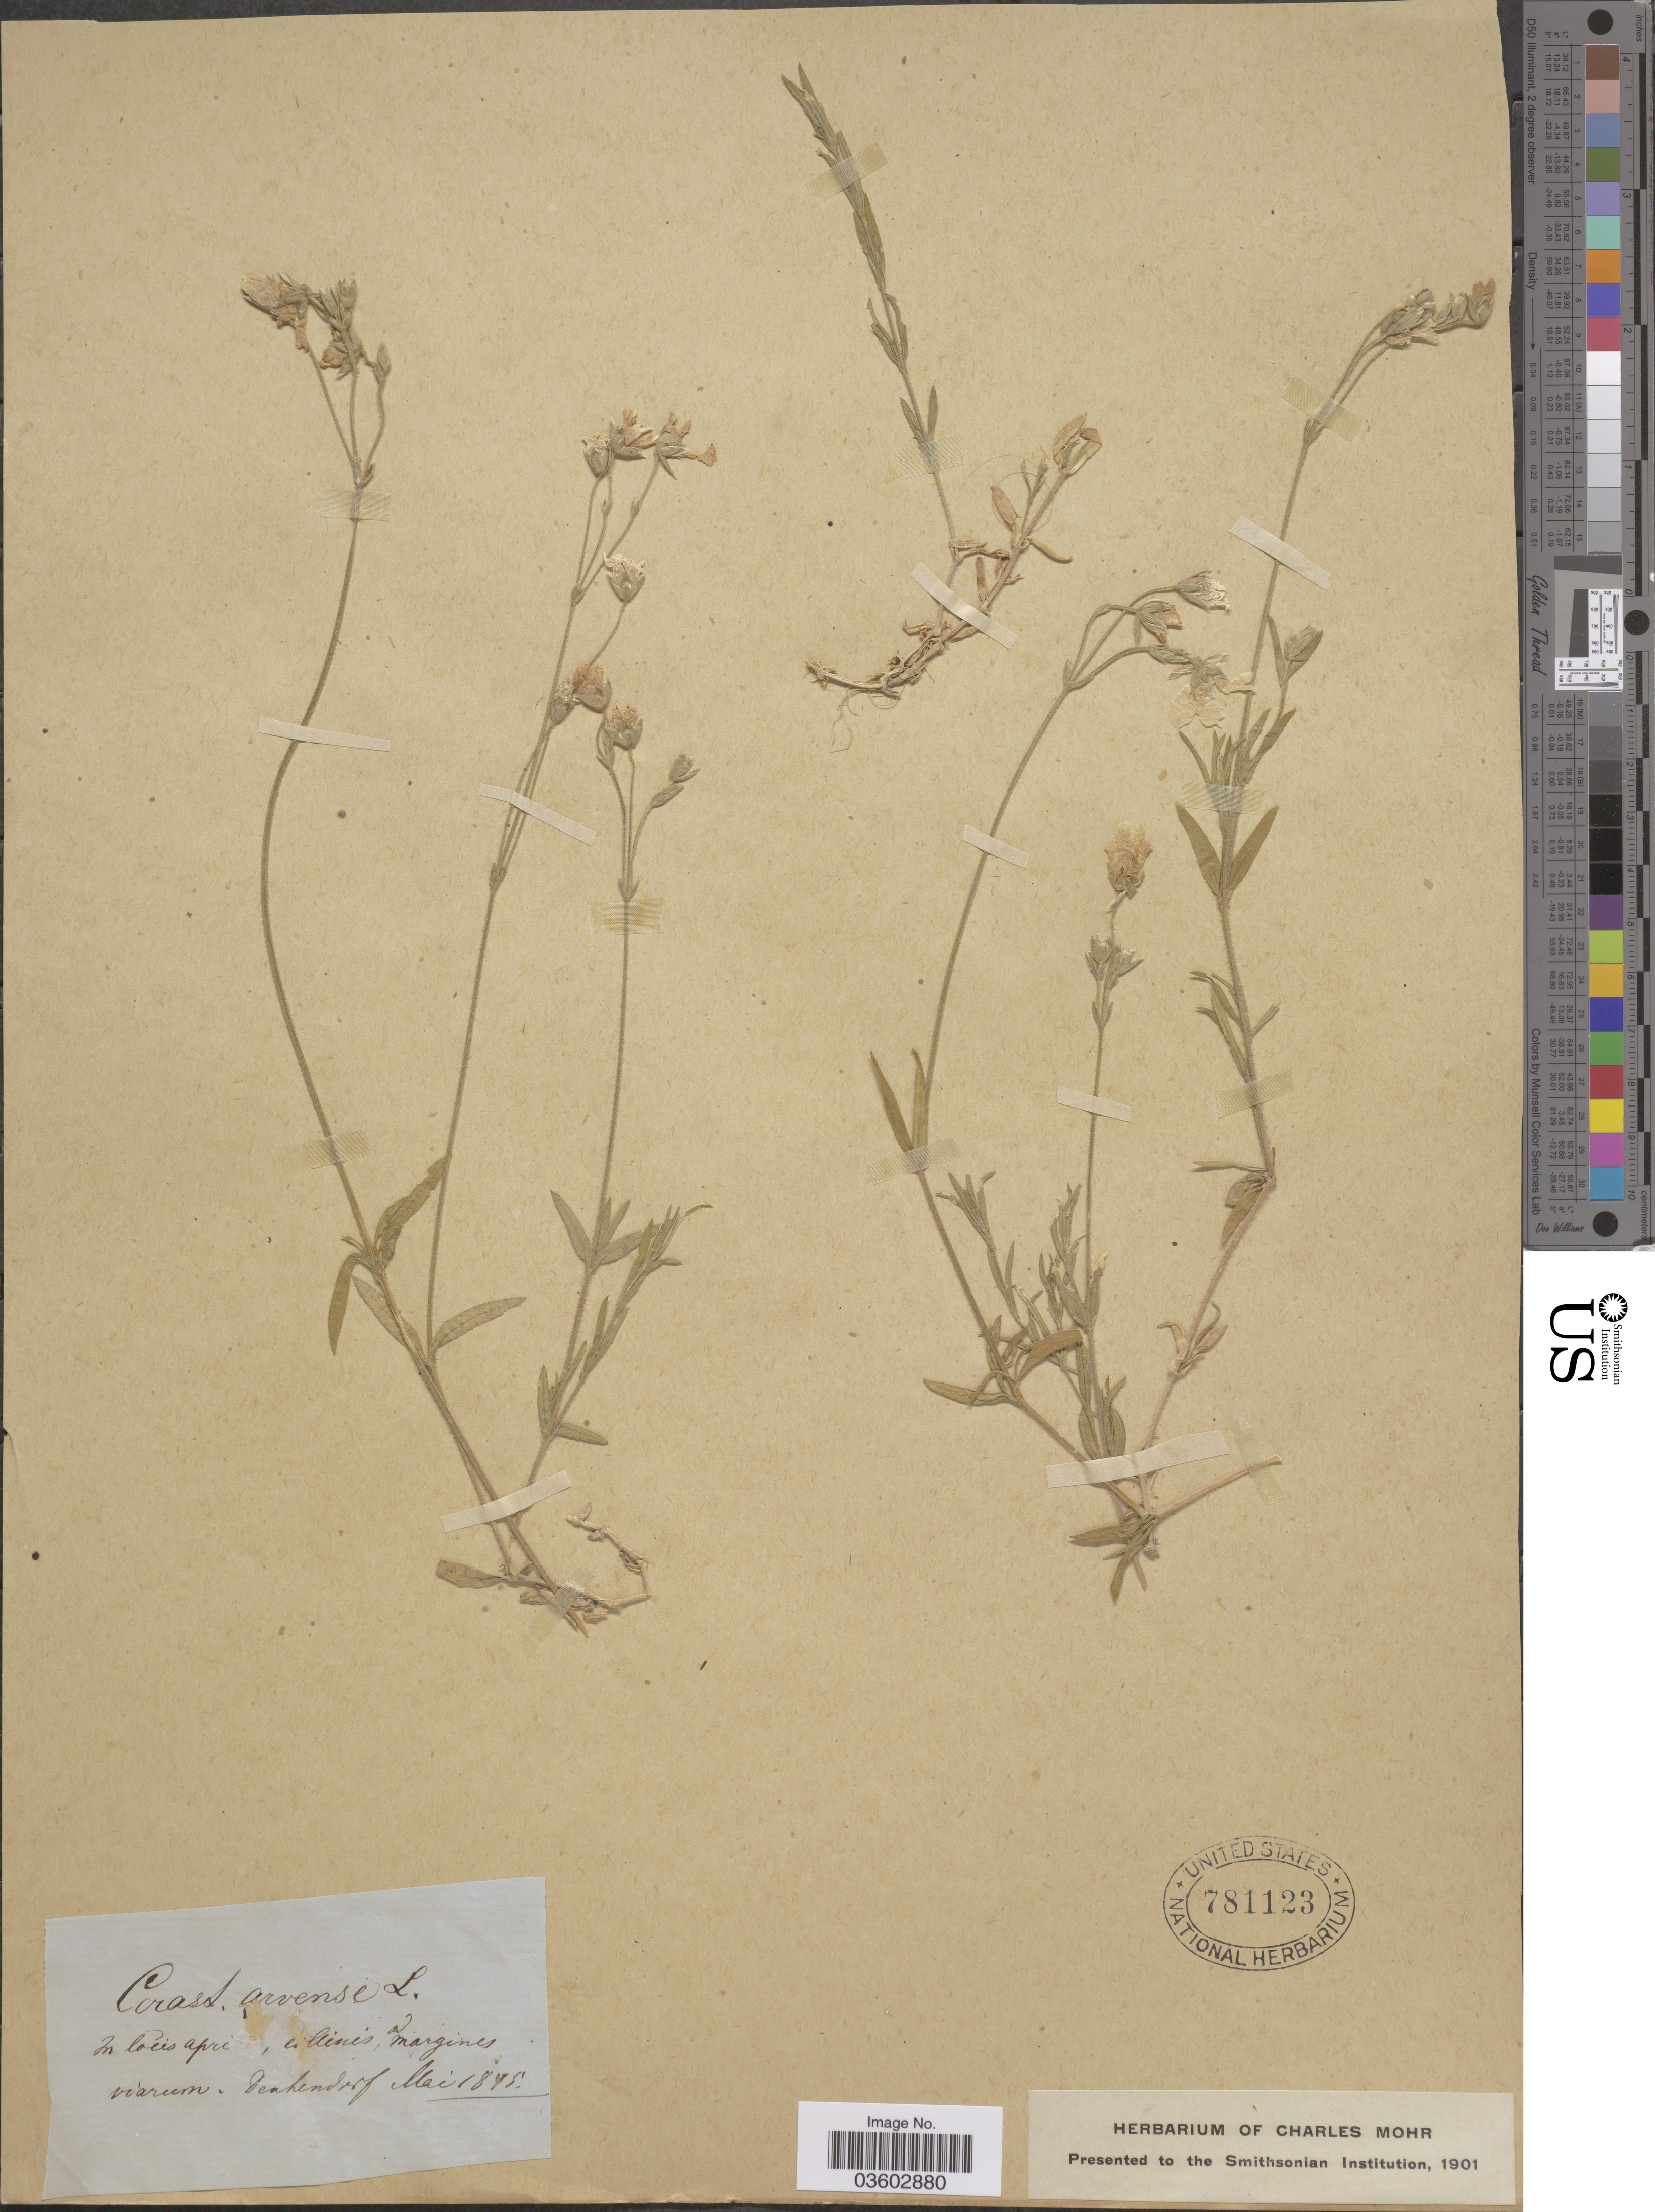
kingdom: Plantae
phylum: Tracheophyta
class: Magnoliopsida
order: Caryophyllales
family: Caryophyllaceae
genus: Cerastium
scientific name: Cerastium arvense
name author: L.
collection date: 1875-05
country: Germany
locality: In locis apri [illegible text], collinis [interpreted], ad margines viarum, Denkendorf.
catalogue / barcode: US 781123